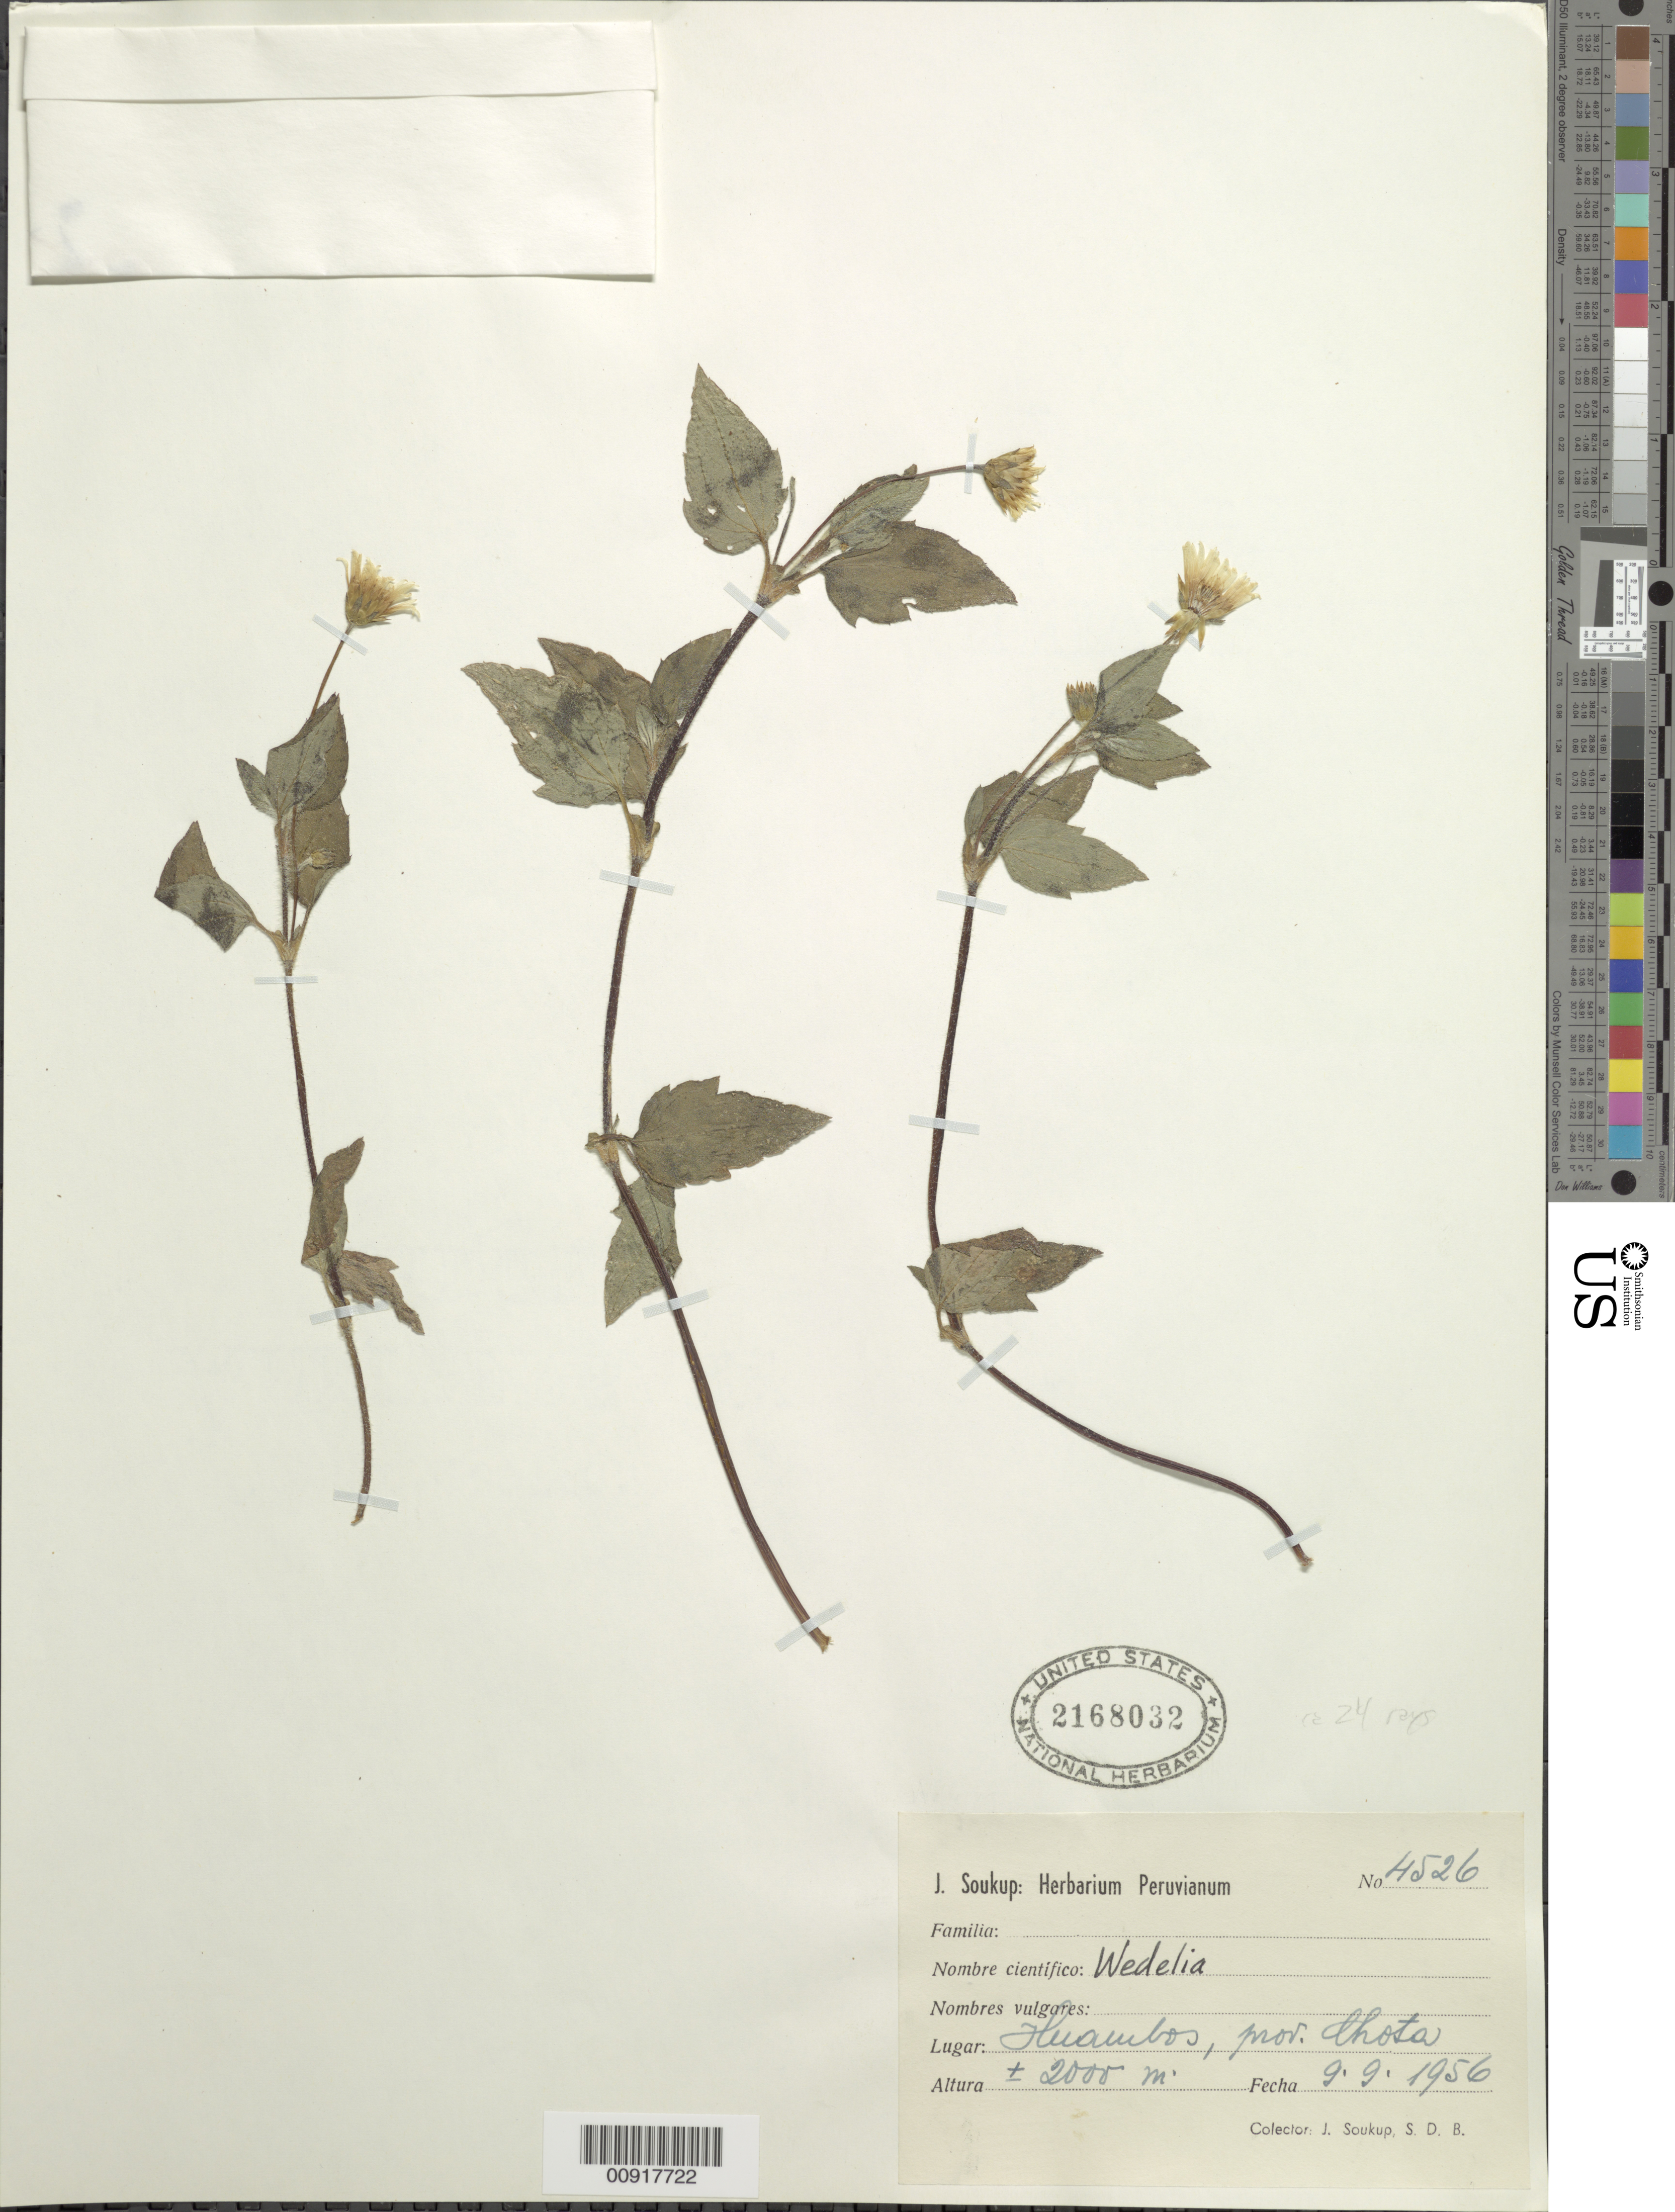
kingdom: Plantae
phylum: Tracheophyta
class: Magnoliopsida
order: Asterales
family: Asteraceae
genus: Philoglossa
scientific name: Philoglossa sp.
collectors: J. J. Soukup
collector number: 4526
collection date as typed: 9 September 1956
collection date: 1956-09-09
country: Peru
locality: Prov. Chota, Huambos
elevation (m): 2000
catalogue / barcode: US 2168032